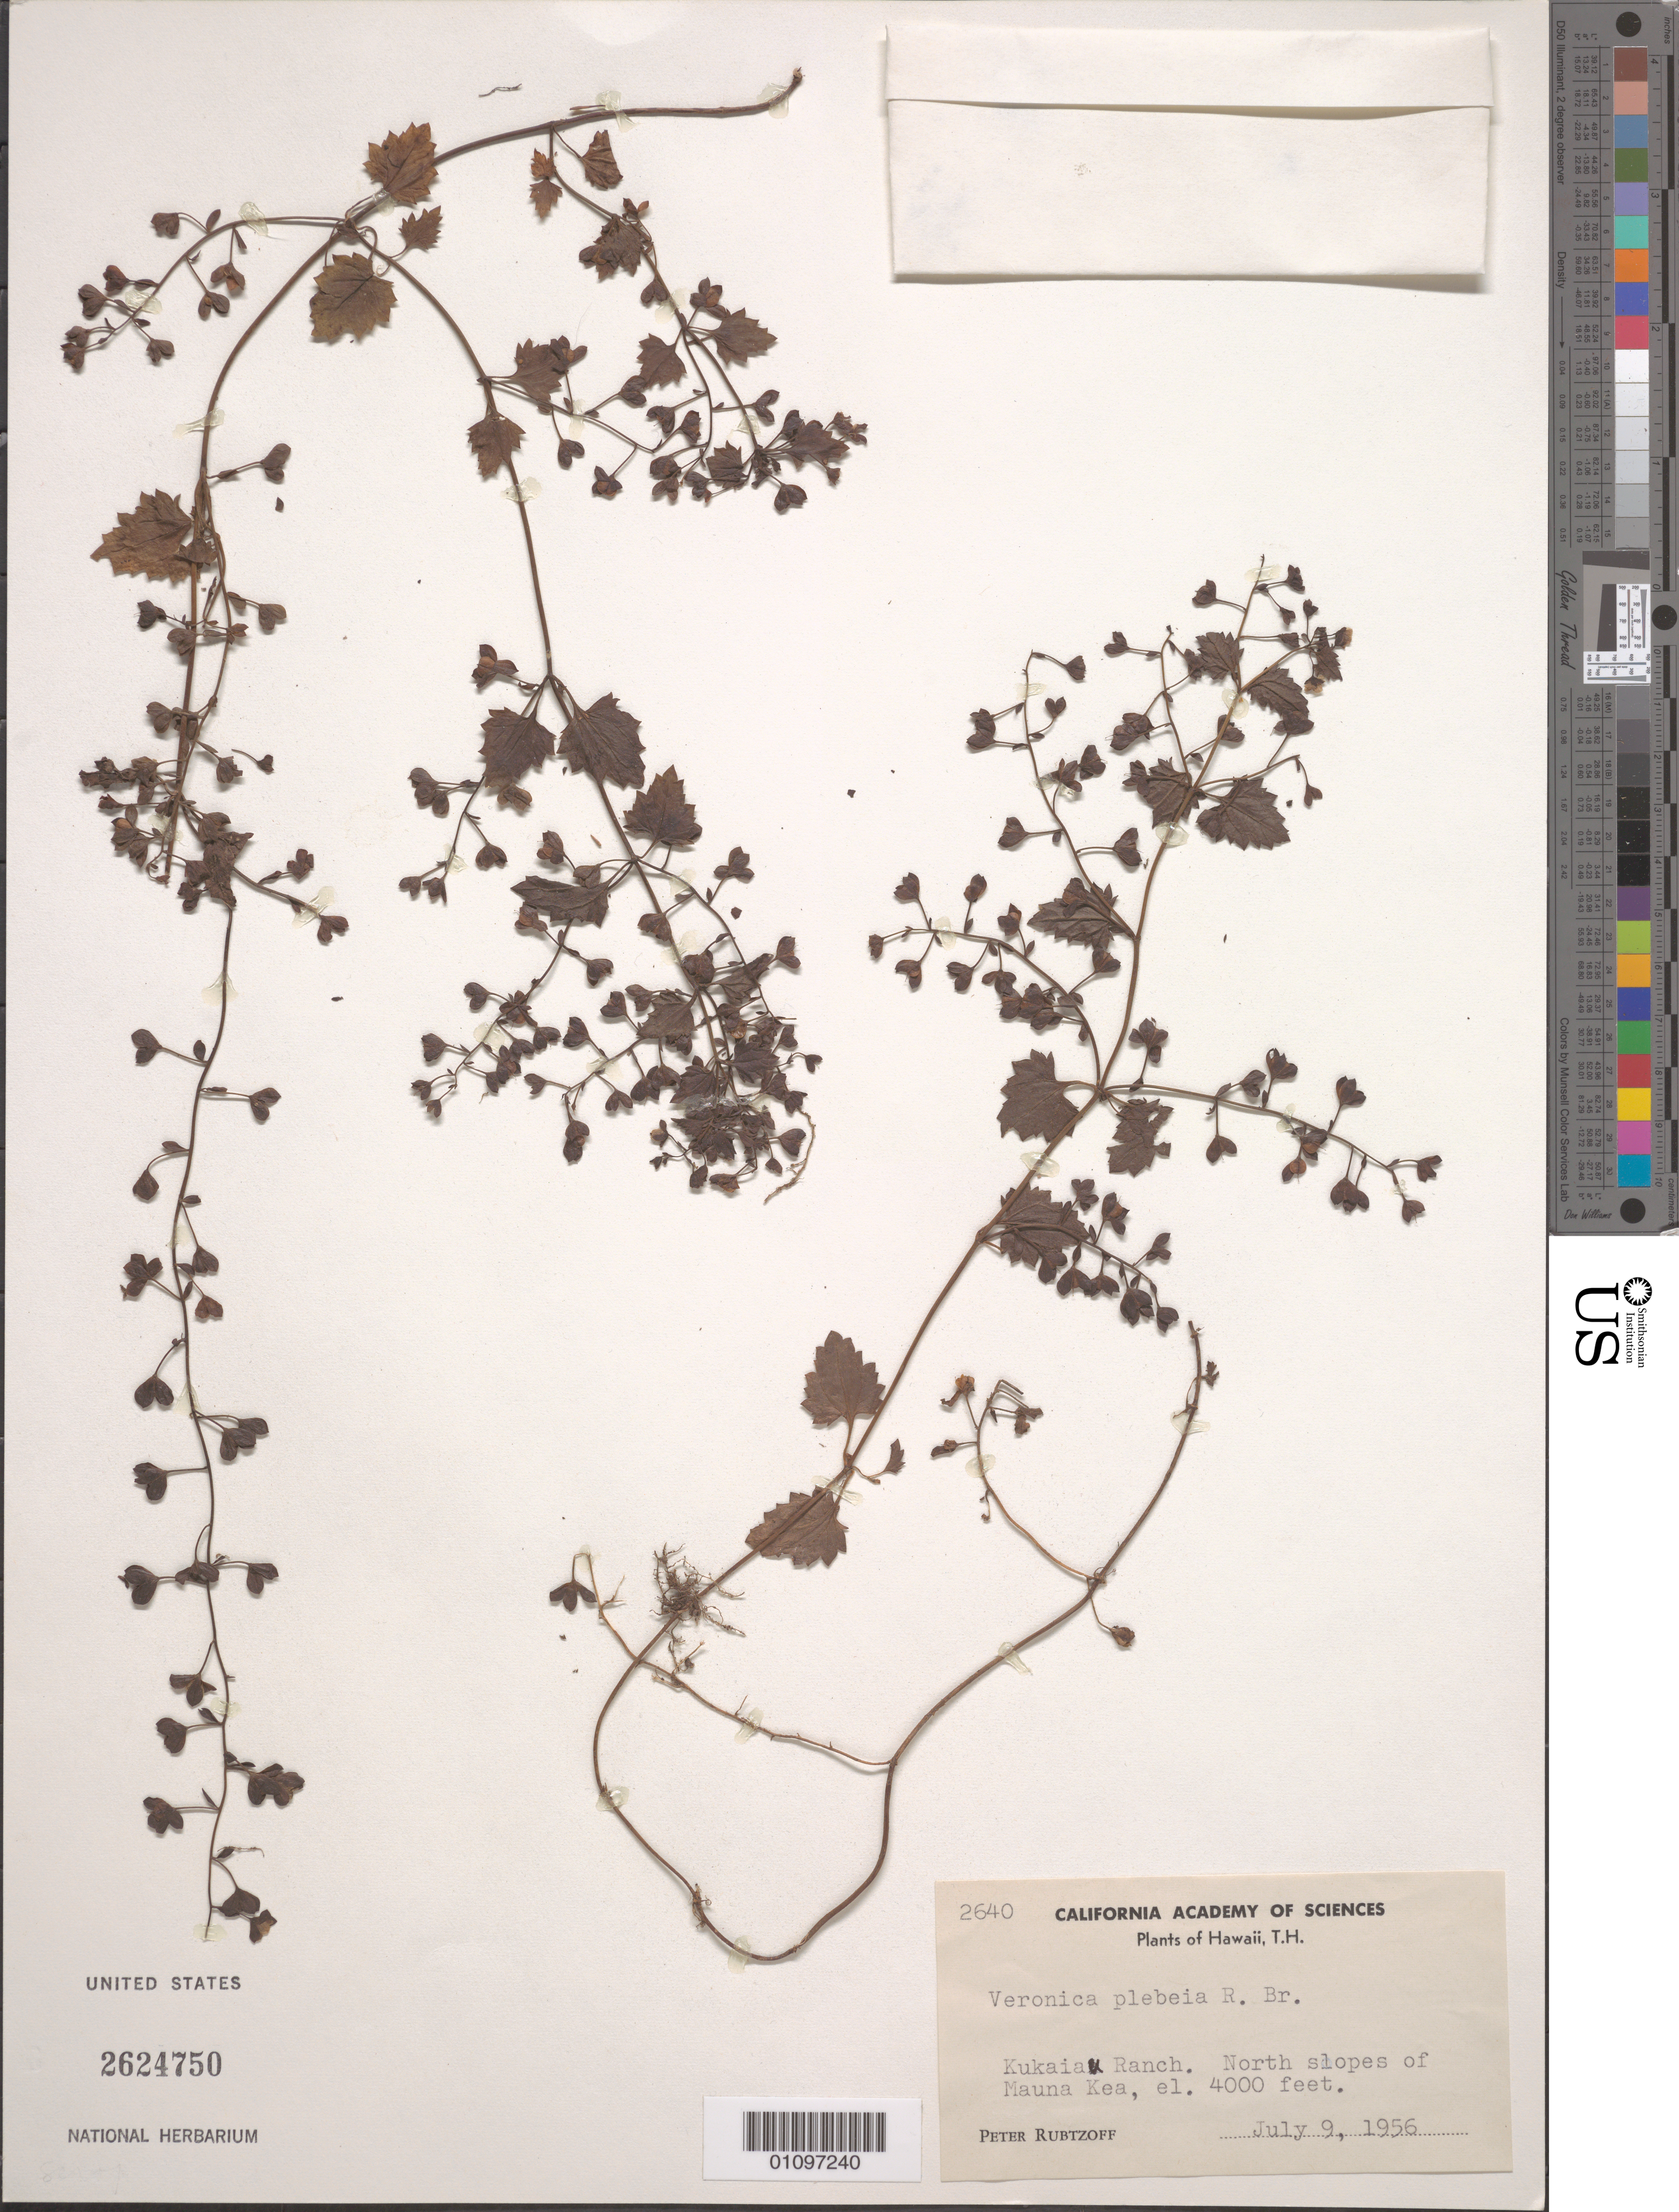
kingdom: Plantae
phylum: Tracheophyta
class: Magnoliopsida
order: Lamiales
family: Plantaginaceae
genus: Veronica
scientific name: Veronica plebeia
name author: R. Br.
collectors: P. Rubtzoff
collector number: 2640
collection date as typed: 9 Jul 1956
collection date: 1956-07-09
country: United States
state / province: Hawaii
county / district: Hawaii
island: Hawaii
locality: Kukaiau Ranch. N slopes of Mauna Kea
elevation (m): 1219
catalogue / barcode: US 2624750